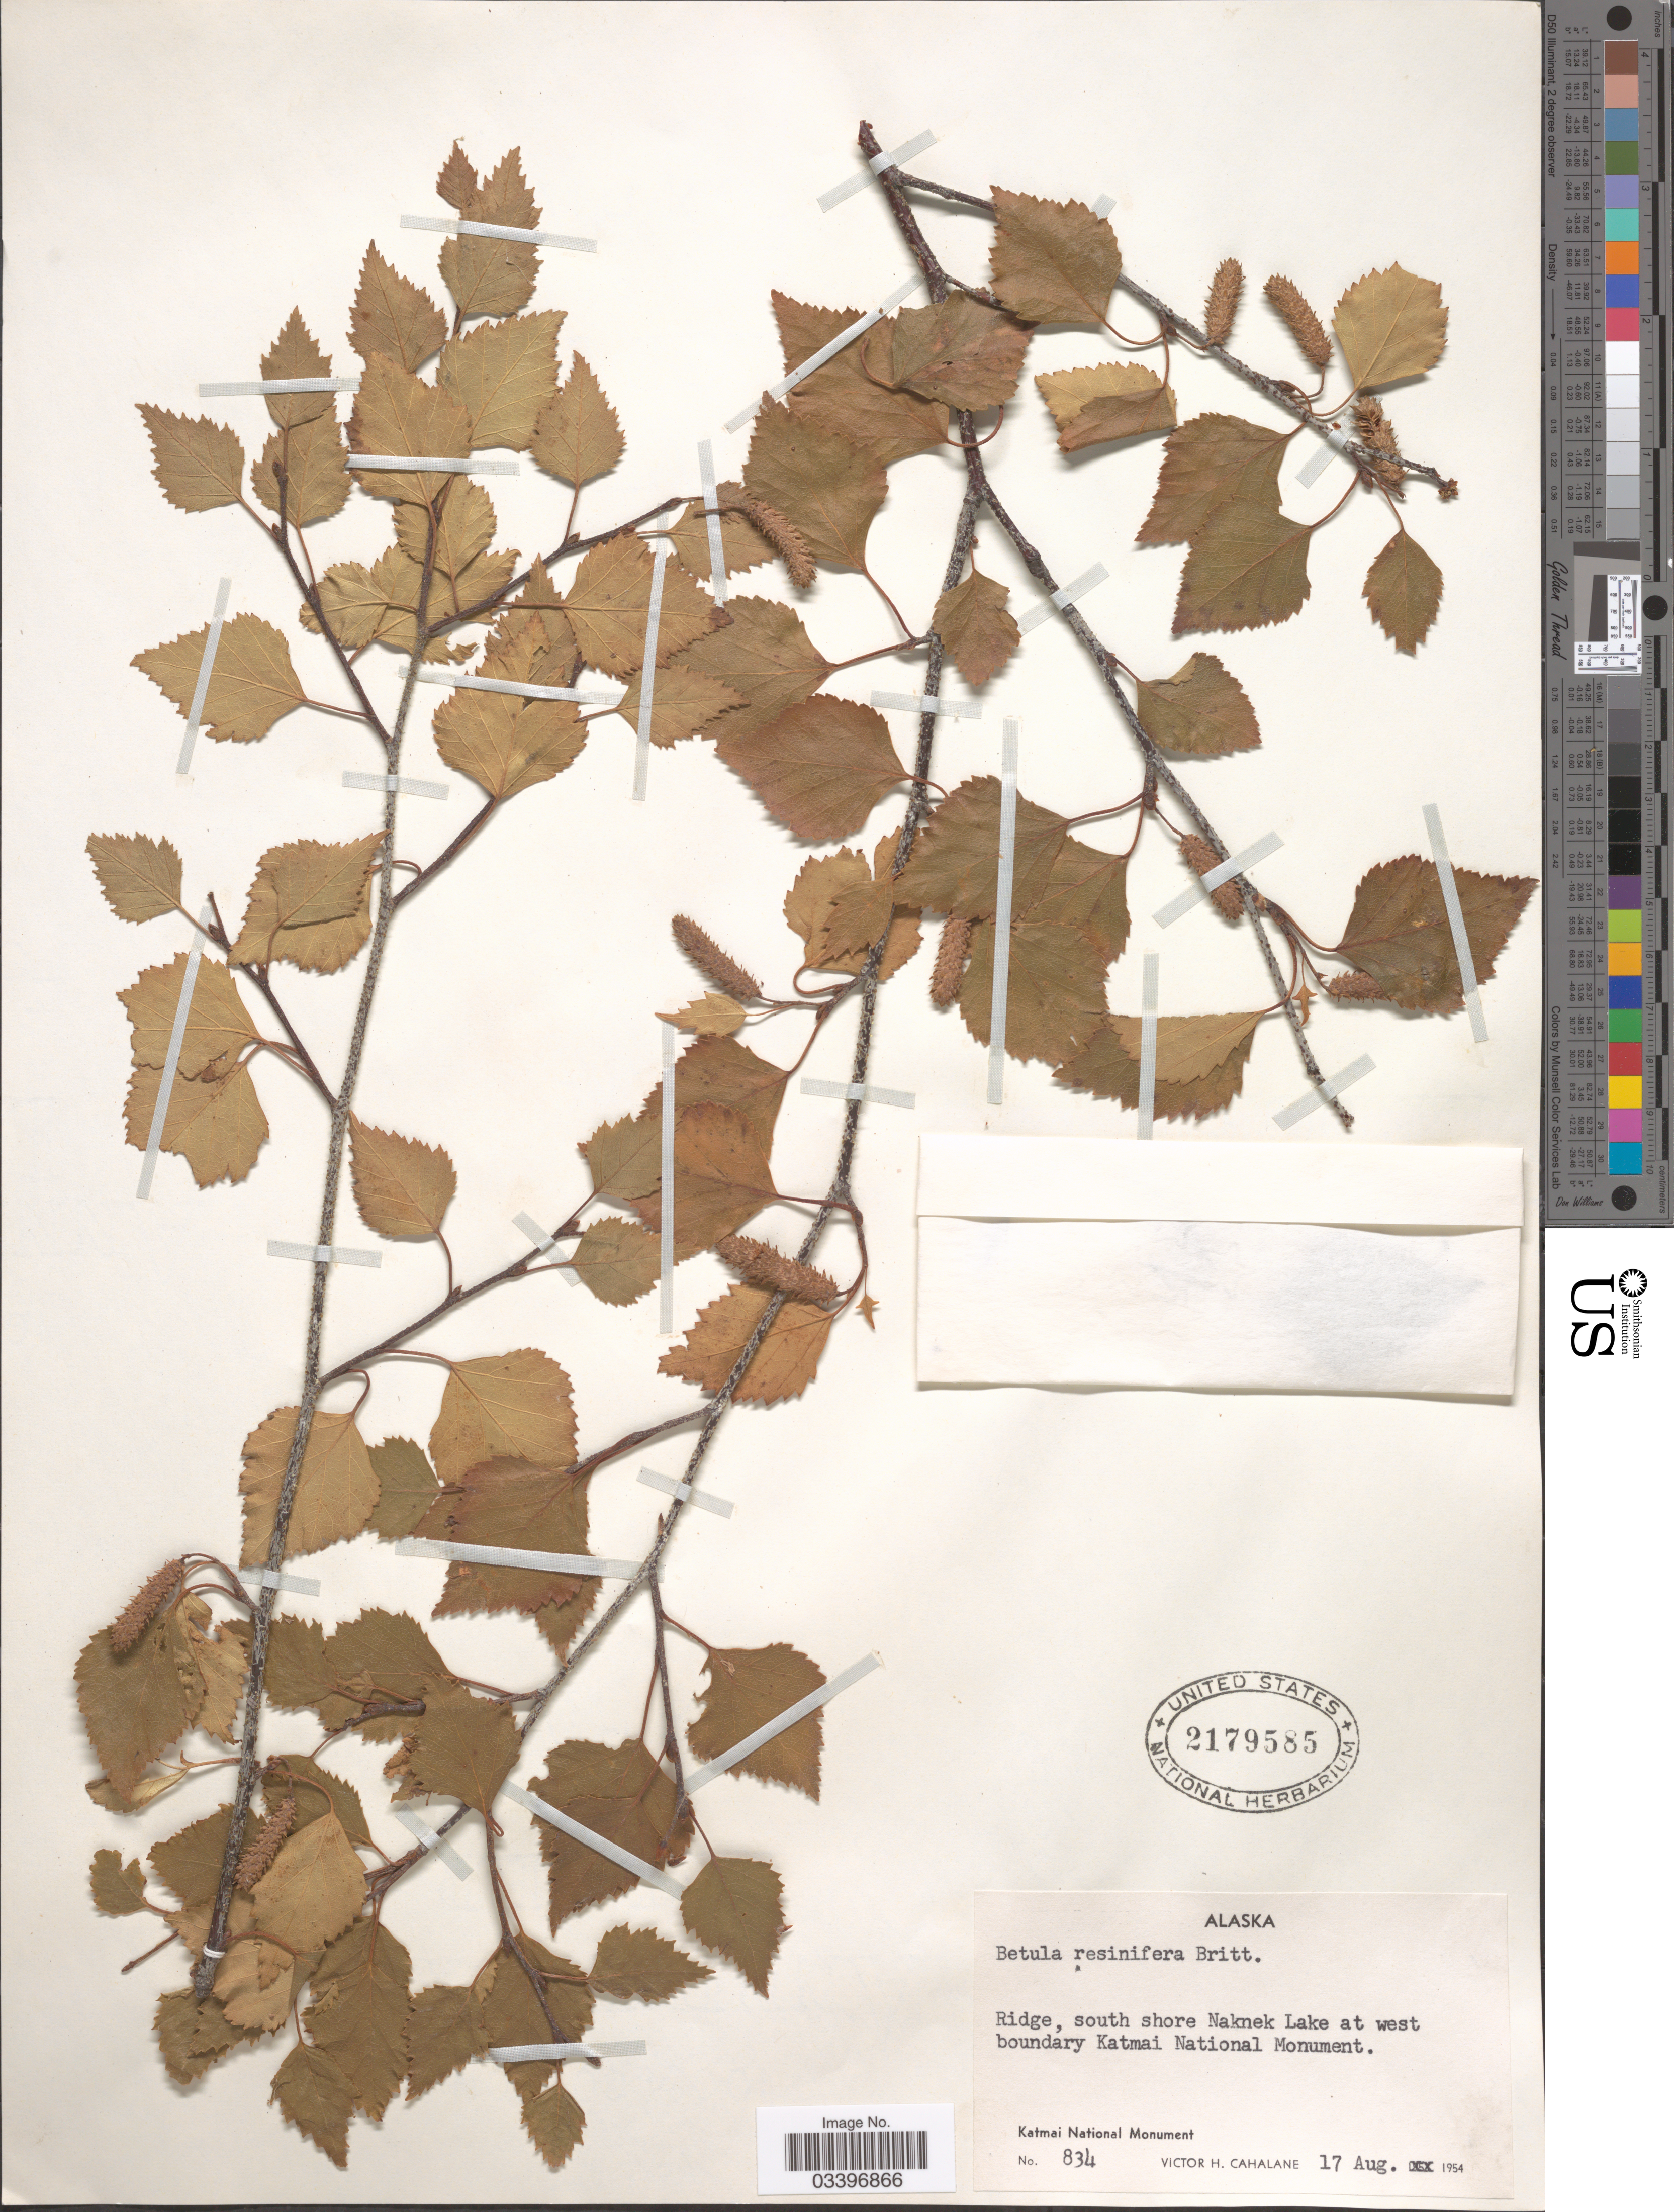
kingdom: Plantae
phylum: Tracheophyta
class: Magnoliopsida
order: Fagales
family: Betulaceae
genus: Betula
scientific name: Betula resinifera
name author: Britton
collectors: V. Cahalane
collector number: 834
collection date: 1954-08-17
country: United States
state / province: Alaska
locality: Ridge, south shore Naknek Lake at west boundary Katmai National Monument. Katmai National Monument.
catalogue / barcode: US 2179585